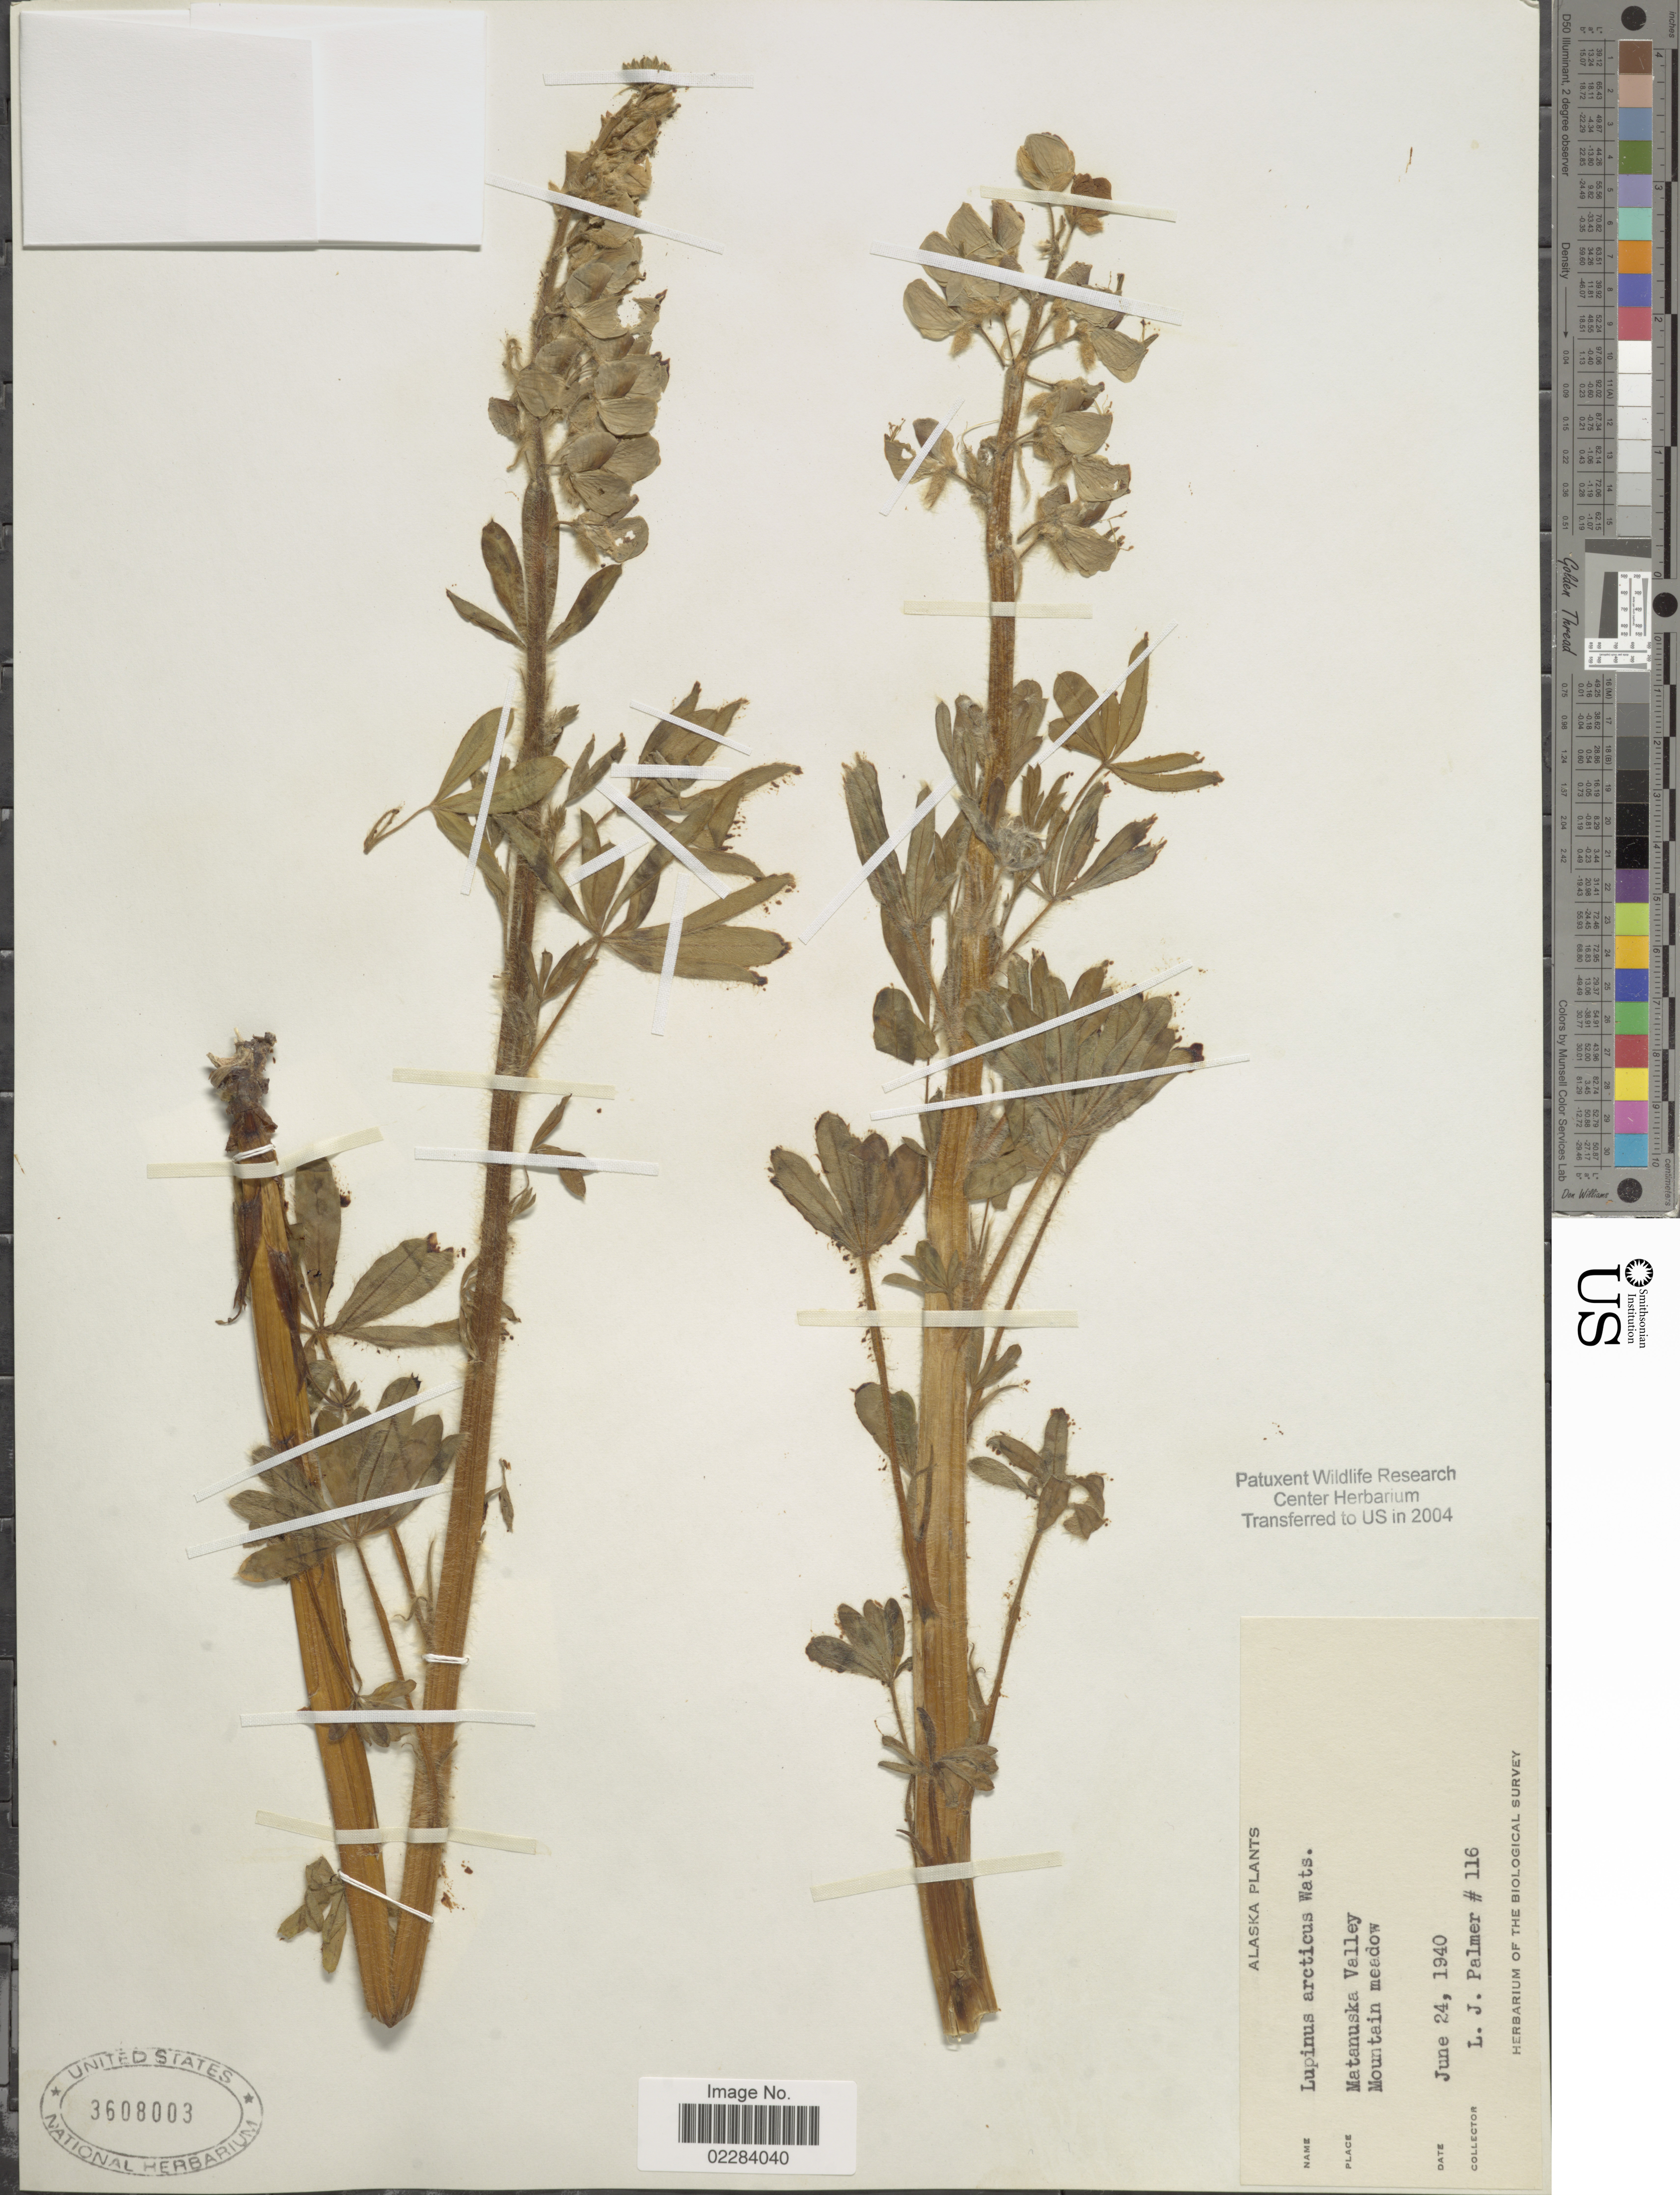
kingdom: Plantae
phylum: Tracheophyta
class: Magnoliopsida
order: Fabales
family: Fabaceae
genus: Lupinus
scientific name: Lupinus arcticus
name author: S. Watson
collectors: L. J. Palmer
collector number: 116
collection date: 1940-06-24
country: United States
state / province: Alaska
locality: Matanuska Valley. Mountain meadow.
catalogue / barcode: US 3608003